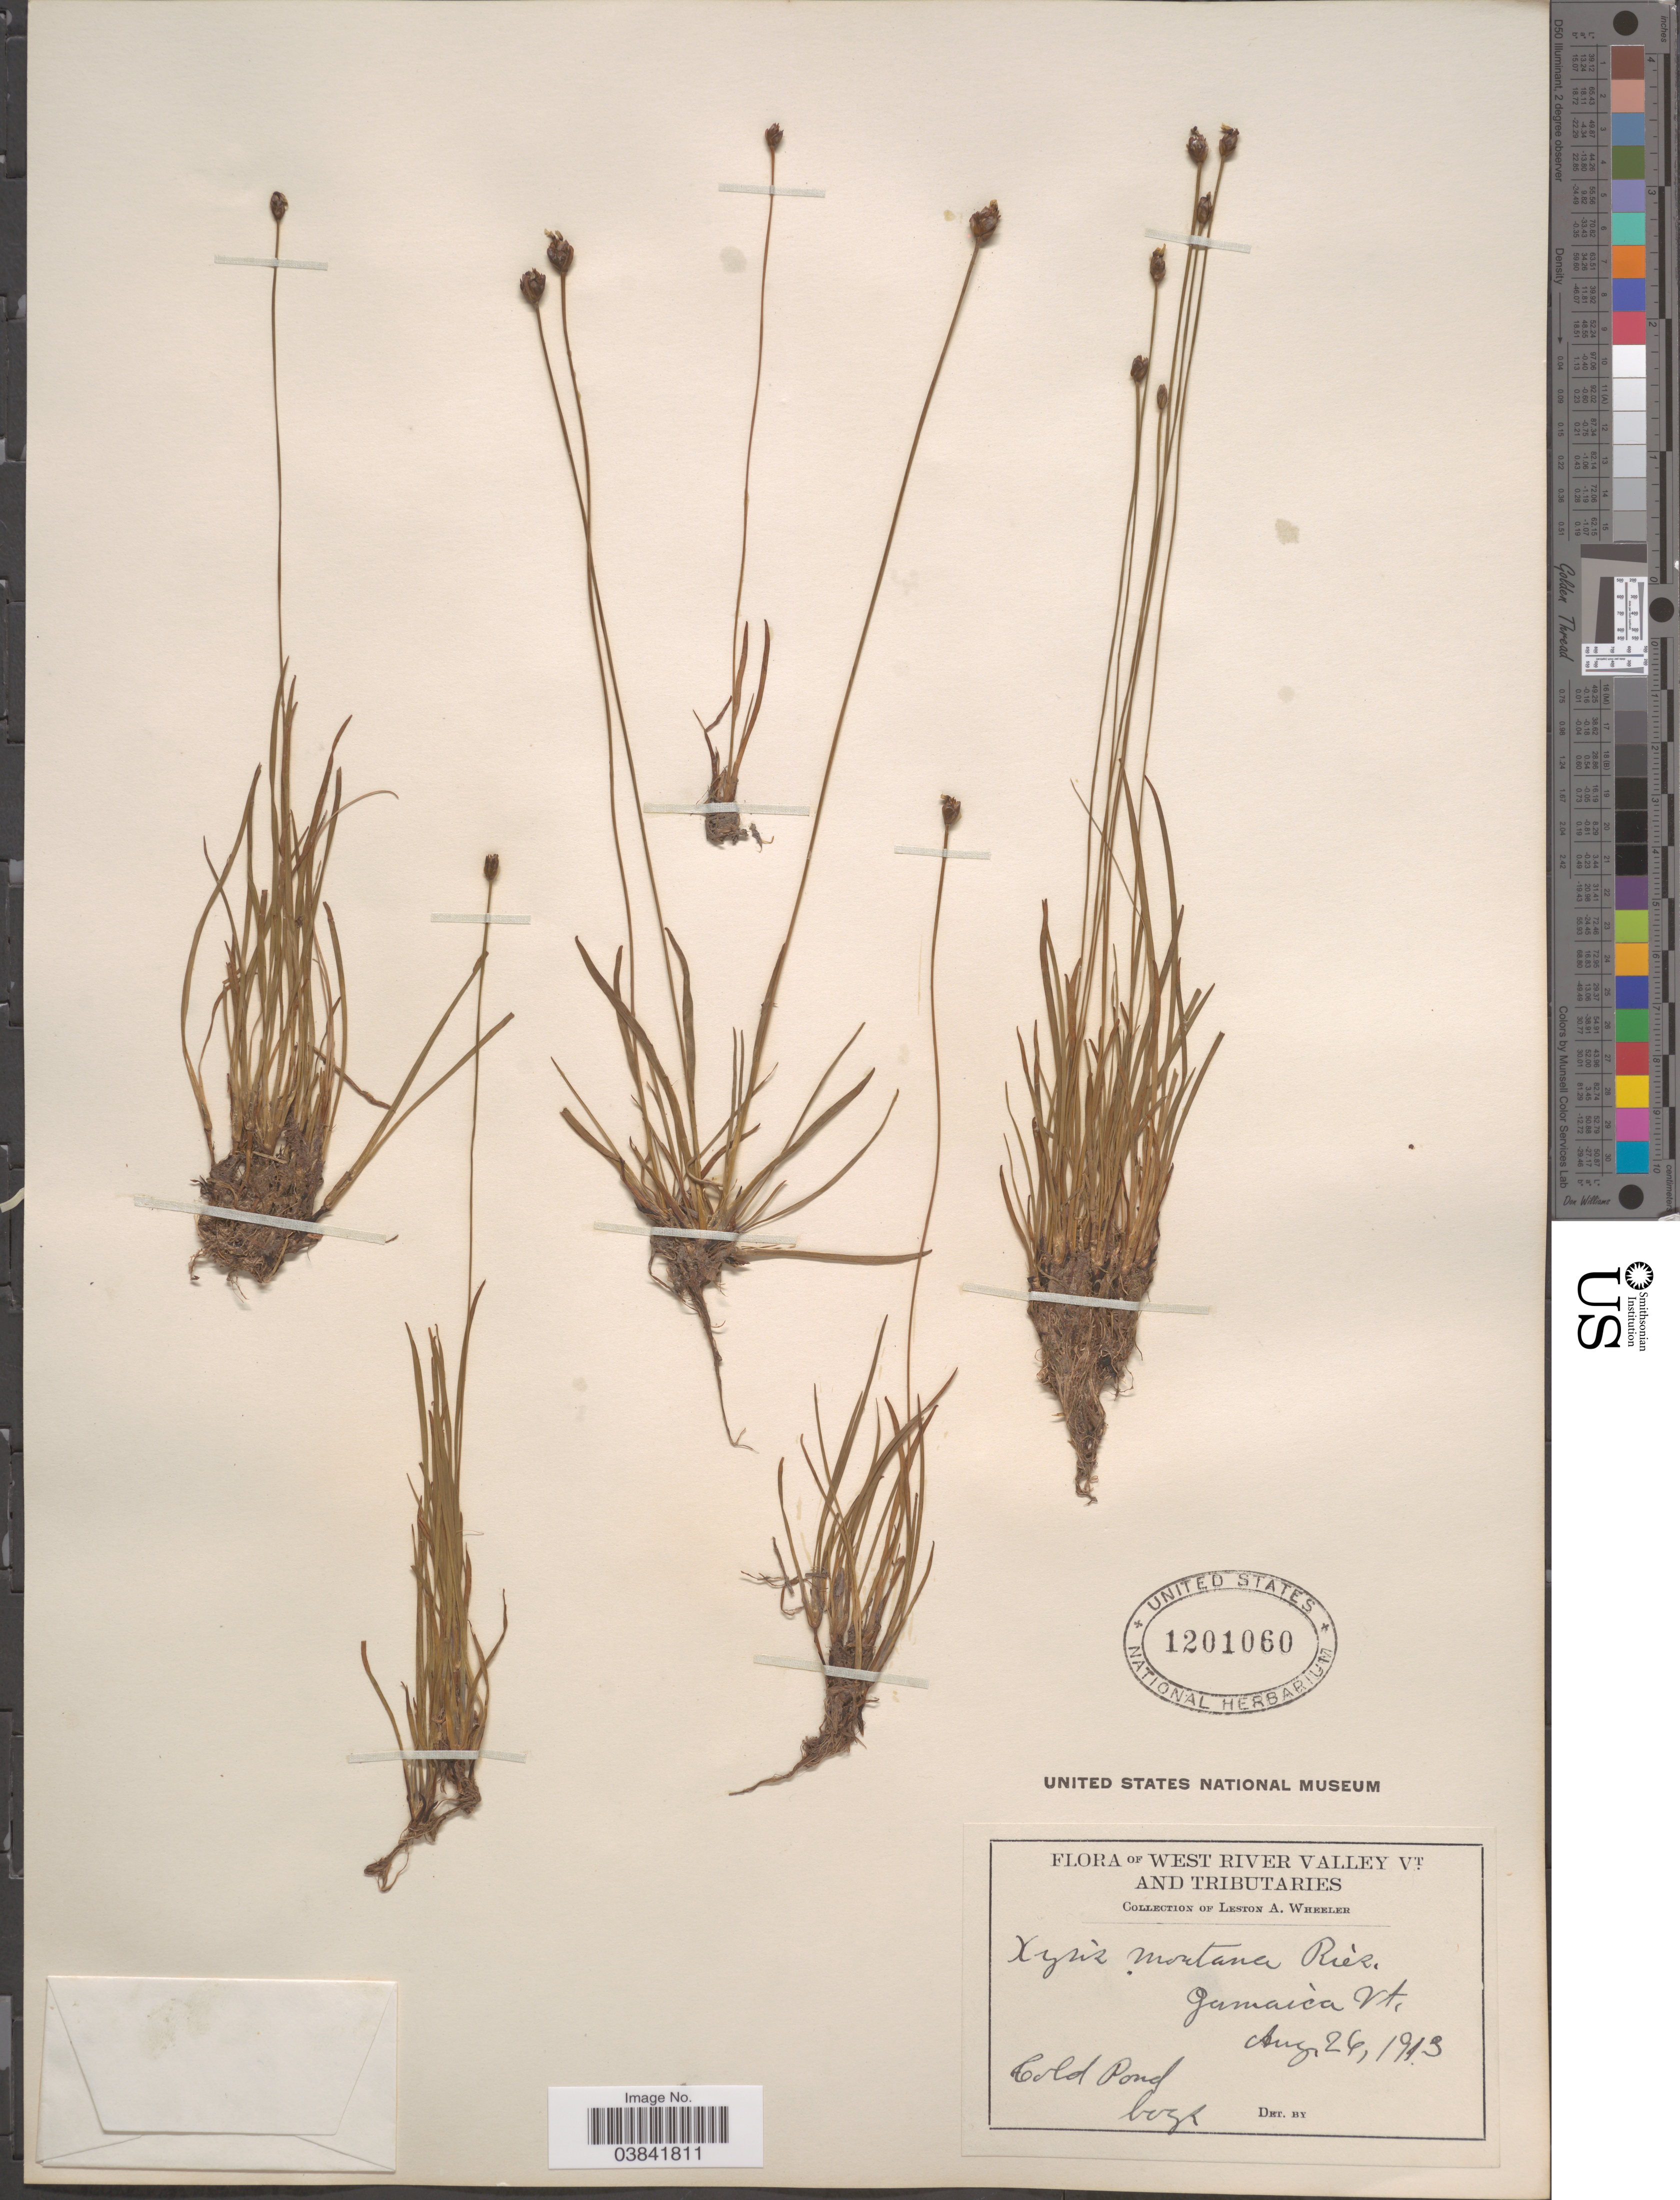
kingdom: Plantae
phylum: Tracheophyta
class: Liliopsida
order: Poales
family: Xyridaceae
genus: Xyris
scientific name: Xyris montana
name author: Ries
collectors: L. Wheeler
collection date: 1913-08-26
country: United States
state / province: Vermont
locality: West River Valley and tributaries. Jamaica. Cold Pond.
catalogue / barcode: US 1201060